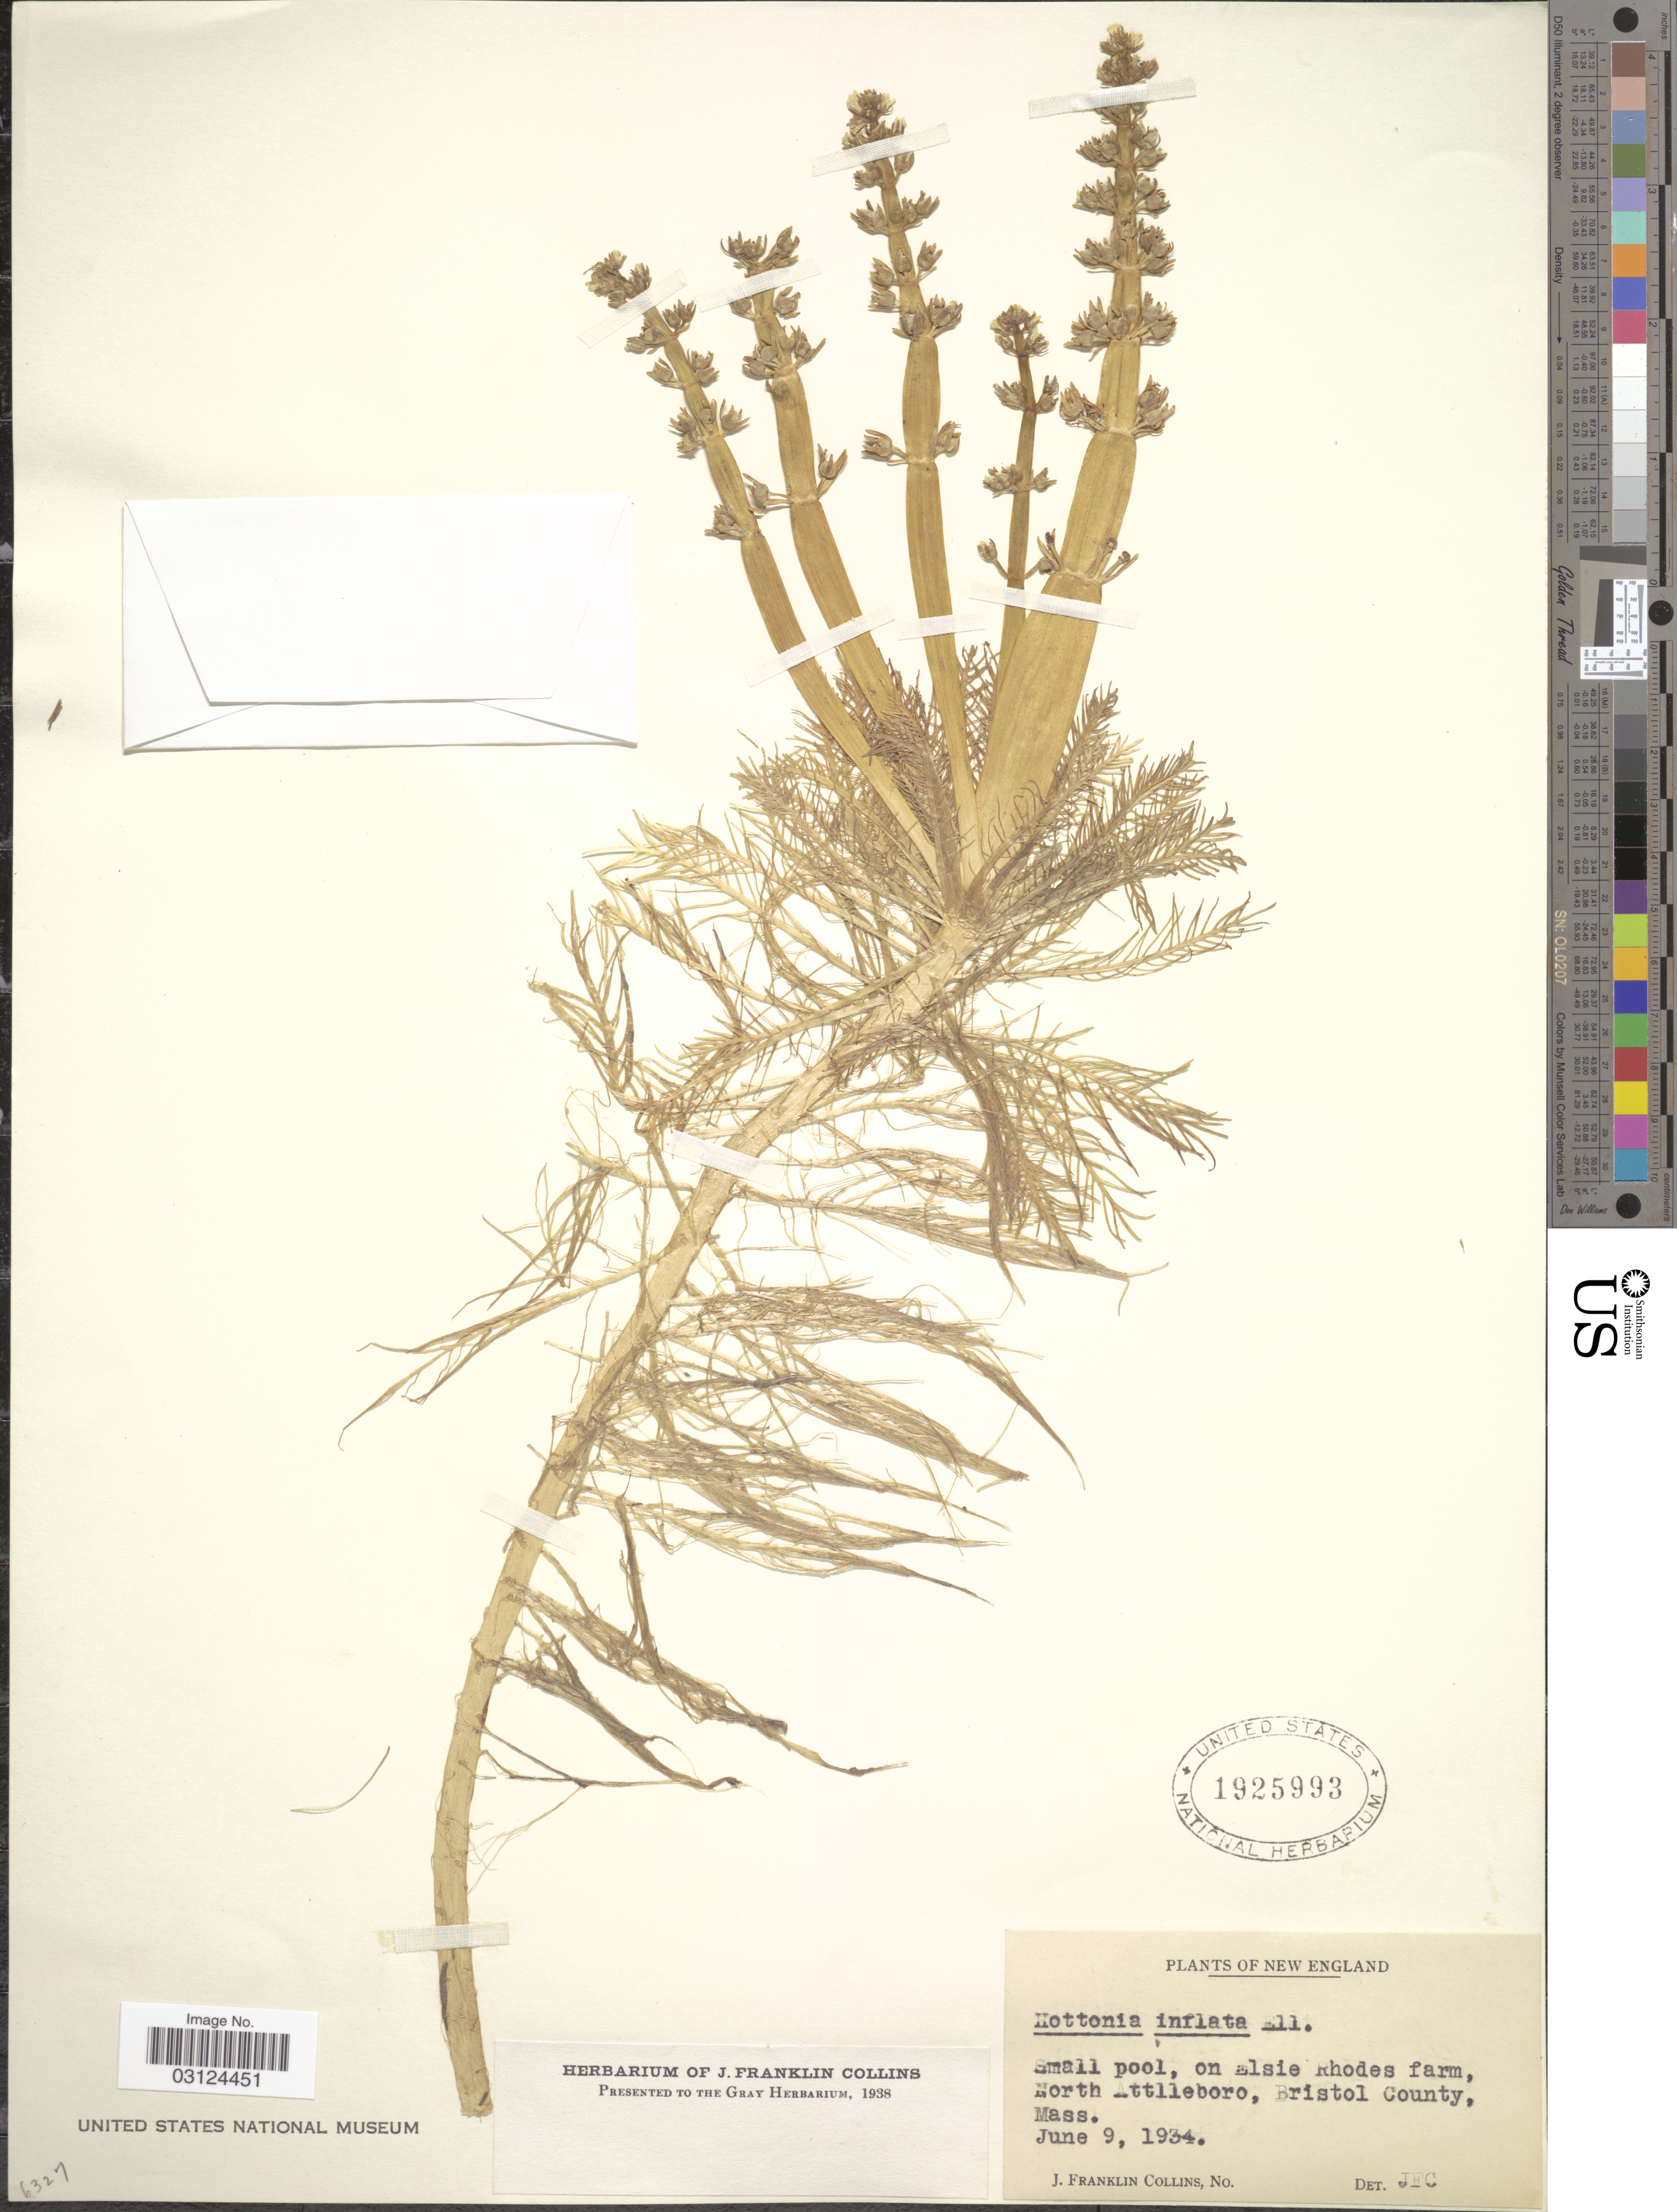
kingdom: Plantae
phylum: Tracheophyta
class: Magnoliopsida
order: Ericales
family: Primulaceae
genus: Hottonia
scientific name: Hottonia inflata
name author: Elliott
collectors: J. Collins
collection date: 1934-06-09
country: United States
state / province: Massachusetts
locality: New England, on Elsie Rhodes farm, North Attlleboro, Bristol County.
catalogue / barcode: US 1925993